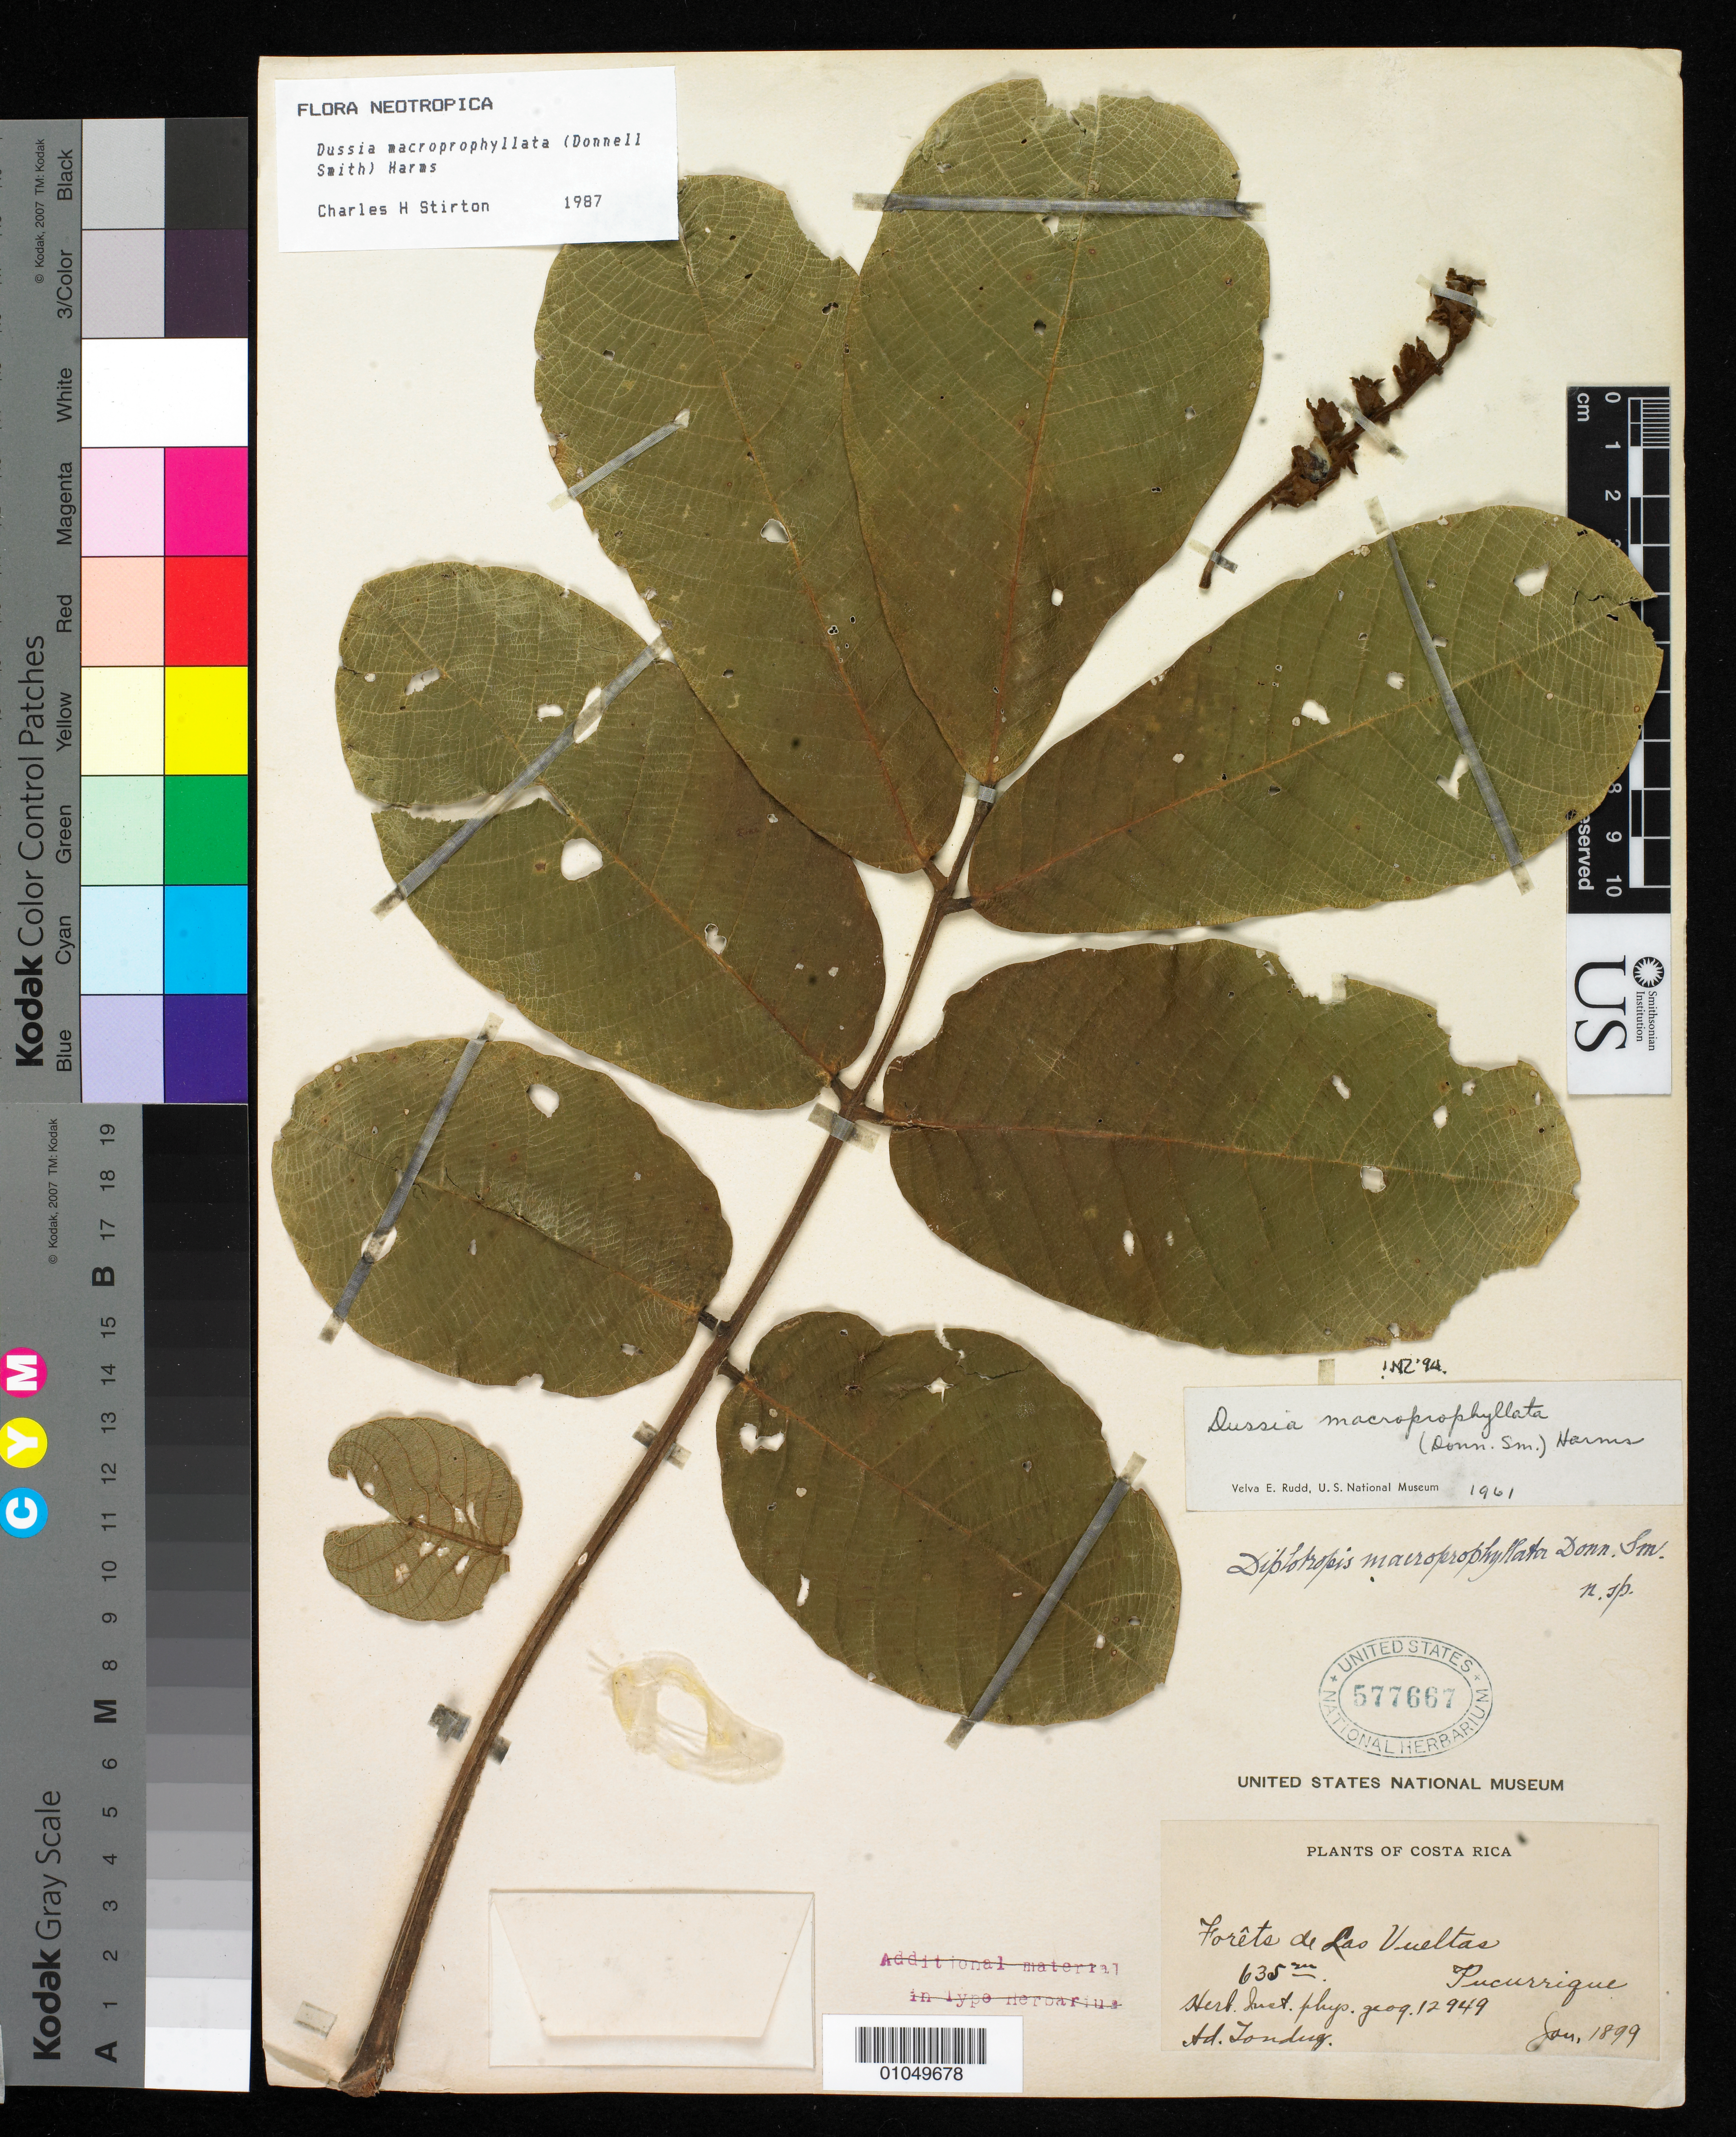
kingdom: Plantae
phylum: Tracheophyta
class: Magnoliopsida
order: Fabales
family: Fabaceae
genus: Diplotropis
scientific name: Diplotropis macroprophyllata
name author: Donn. Sm.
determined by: Stirton, Charles H.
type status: Type Collection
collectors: A. Tonduz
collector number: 12949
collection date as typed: Jan 1899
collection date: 1899-01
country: Costa Rica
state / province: Cartago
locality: Forêts de Las Vueltas, Tucurrique.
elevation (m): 635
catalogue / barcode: US 577667